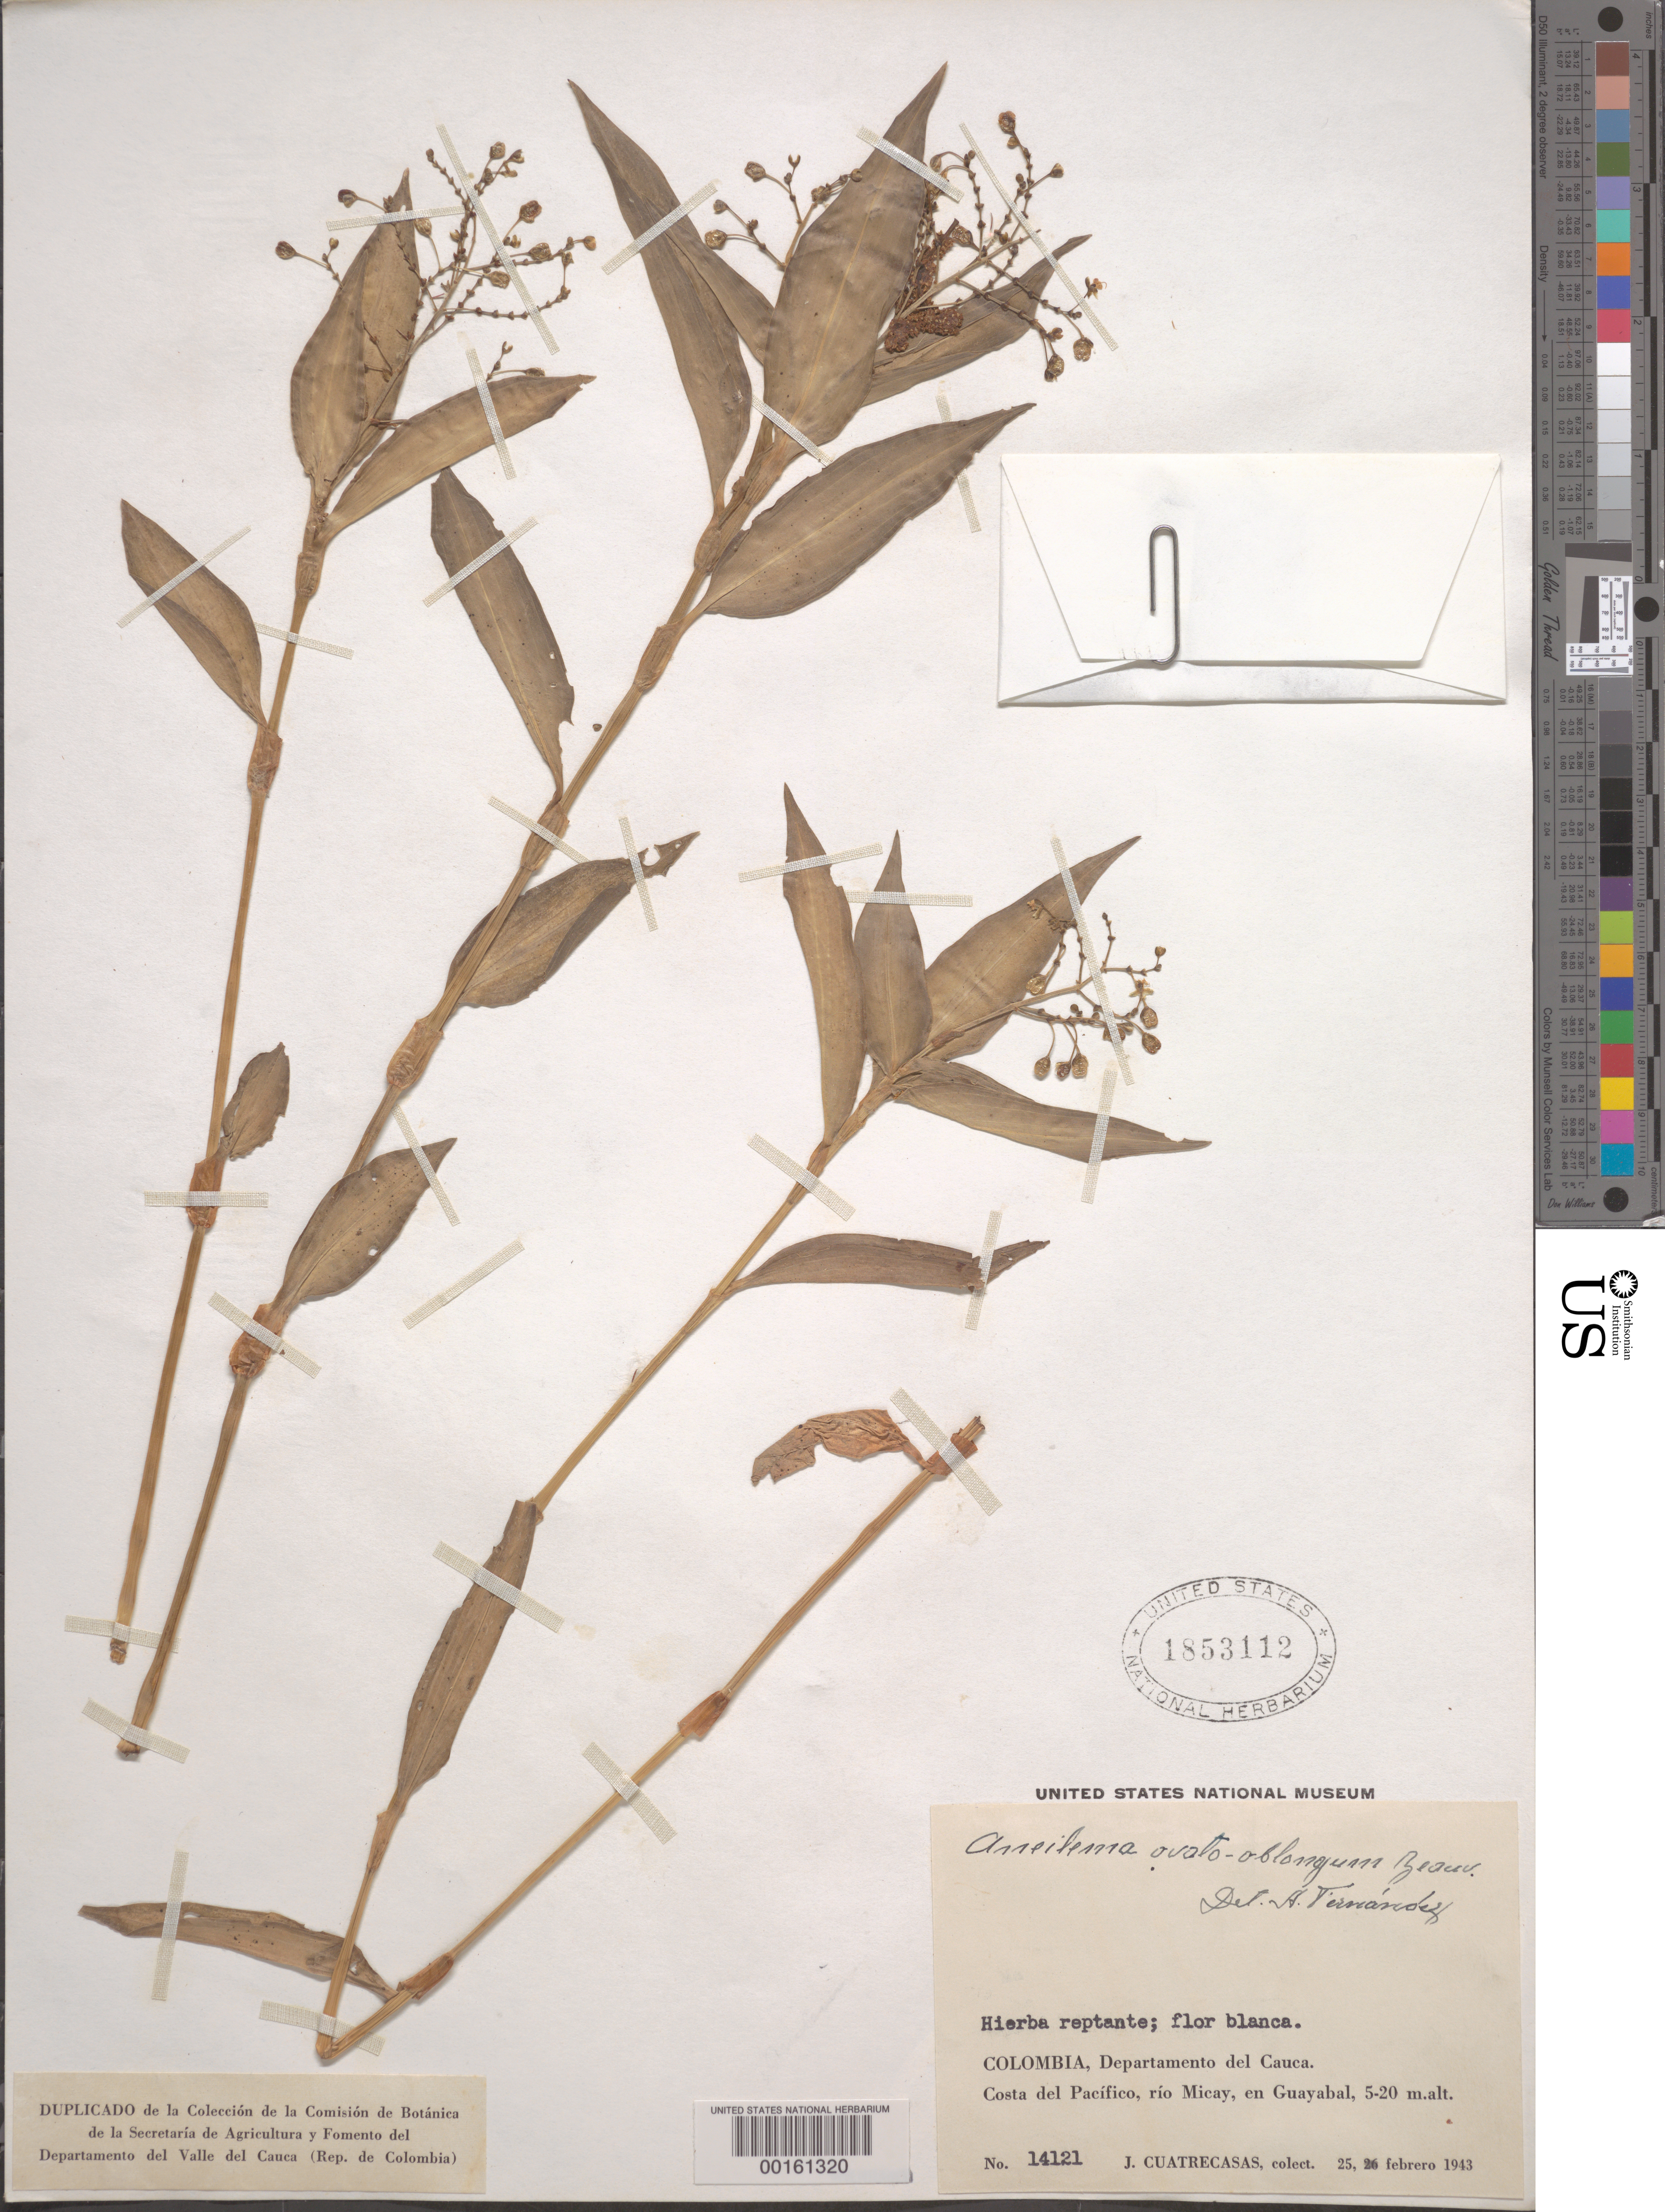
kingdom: Plantae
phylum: Tracheophyta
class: Liliopsida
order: Commelinales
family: Commelinaceae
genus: Aneilema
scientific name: Aneilema umbrosum subsp. ovato-oblongum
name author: (P. Beauv.) J.K. Morton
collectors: J. Cuatrecasas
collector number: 14121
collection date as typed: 25 Feb 1943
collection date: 1943-02-25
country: Colombia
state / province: Cauca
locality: Rio Micay; Guayabal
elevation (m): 5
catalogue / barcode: US 1853112